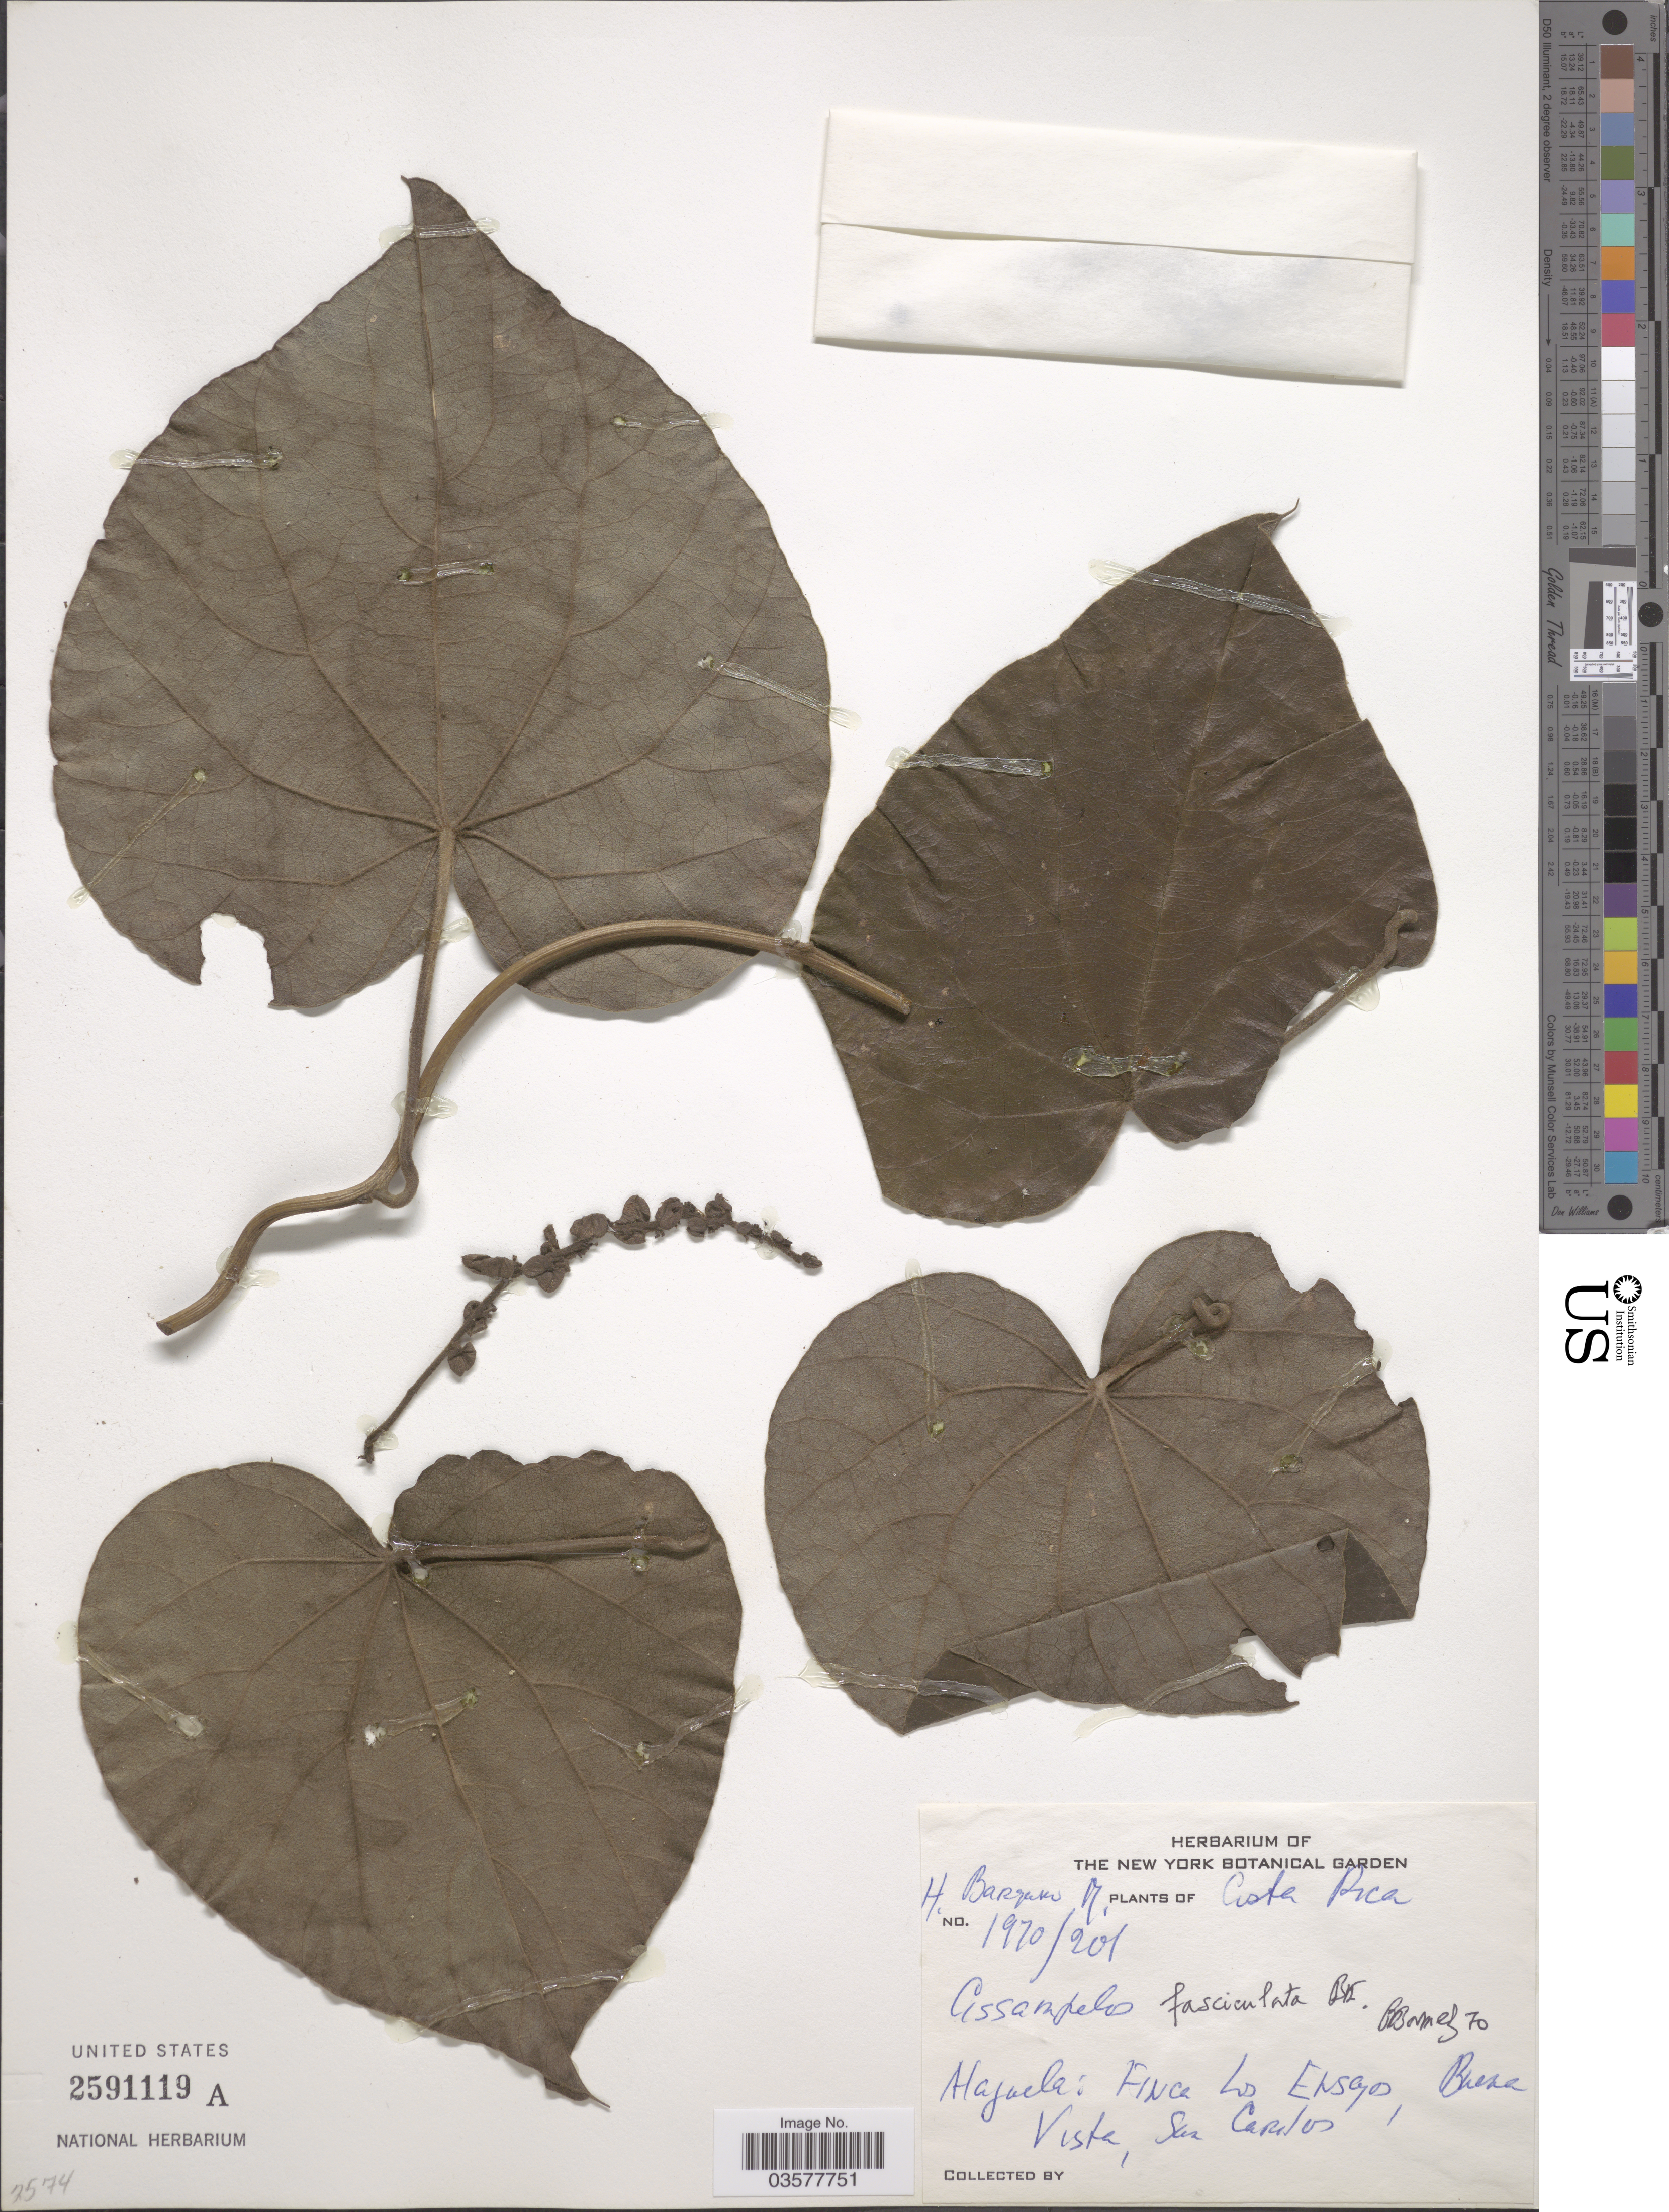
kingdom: Plantae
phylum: Tracheophyta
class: Magnoliopsida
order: Ranunculales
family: Menispermaceae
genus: Cissampelos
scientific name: Cissampelos fasciculata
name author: Benth.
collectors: H. Barquero M.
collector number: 1970/201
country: Costa Rica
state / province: Alajuela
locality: Finca Los Ensayos, Buena Vista, San Carlos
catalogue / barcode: US 2591119A